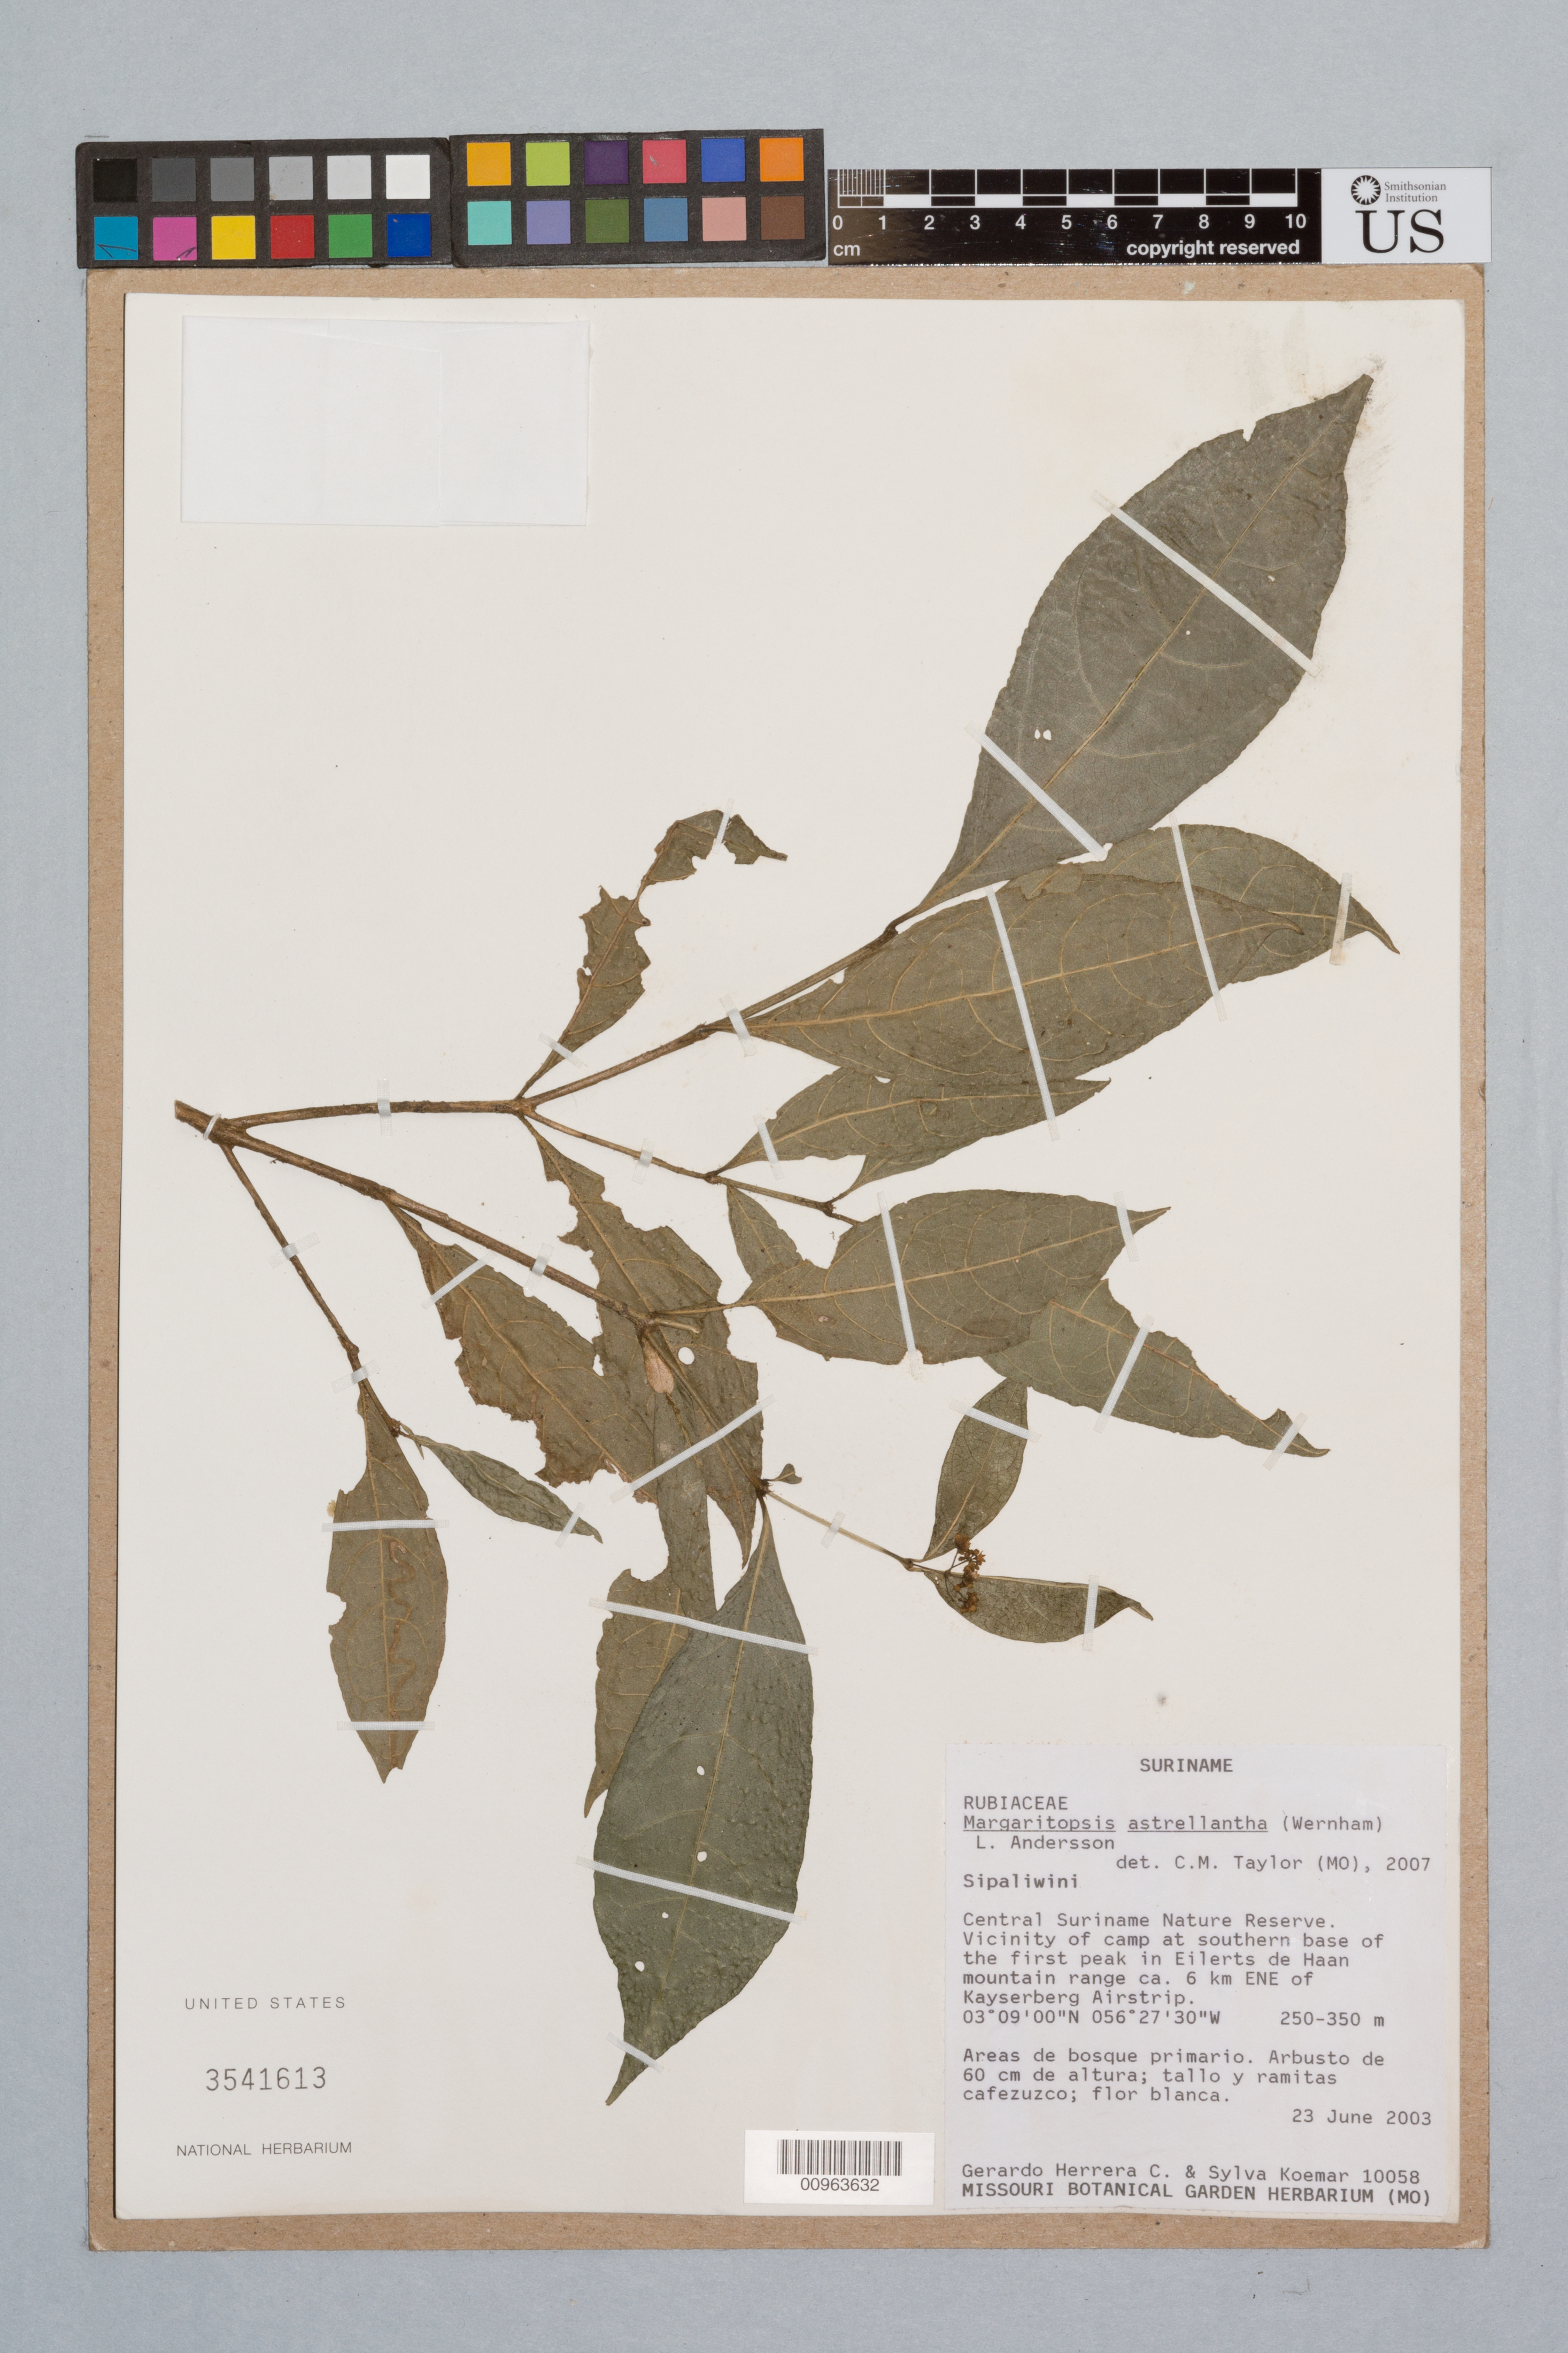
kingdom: Plantae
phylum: Tracheophyta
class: Magnoliopsida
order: Gentianales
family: Rubiaceae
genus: Margaritopsis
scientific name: Margaritopsis astrellantha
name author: (Wernham) L. Andersson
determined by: Taylor, Charlotte M.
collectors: G. Herrera Ch. & S. Koemar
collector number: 10058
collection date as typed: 23-Jun-03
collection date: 2003-06-23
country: Suriname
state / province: Sipaliwini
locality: Central Suriname Nature Reserve. Vic of camp at southern base of the first peak in Eilerts de Haan mountain range ca 6km ENE of Kayserberg Airstrip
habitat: Areas de bosque primerio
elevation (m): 250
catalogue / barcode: US 3541613